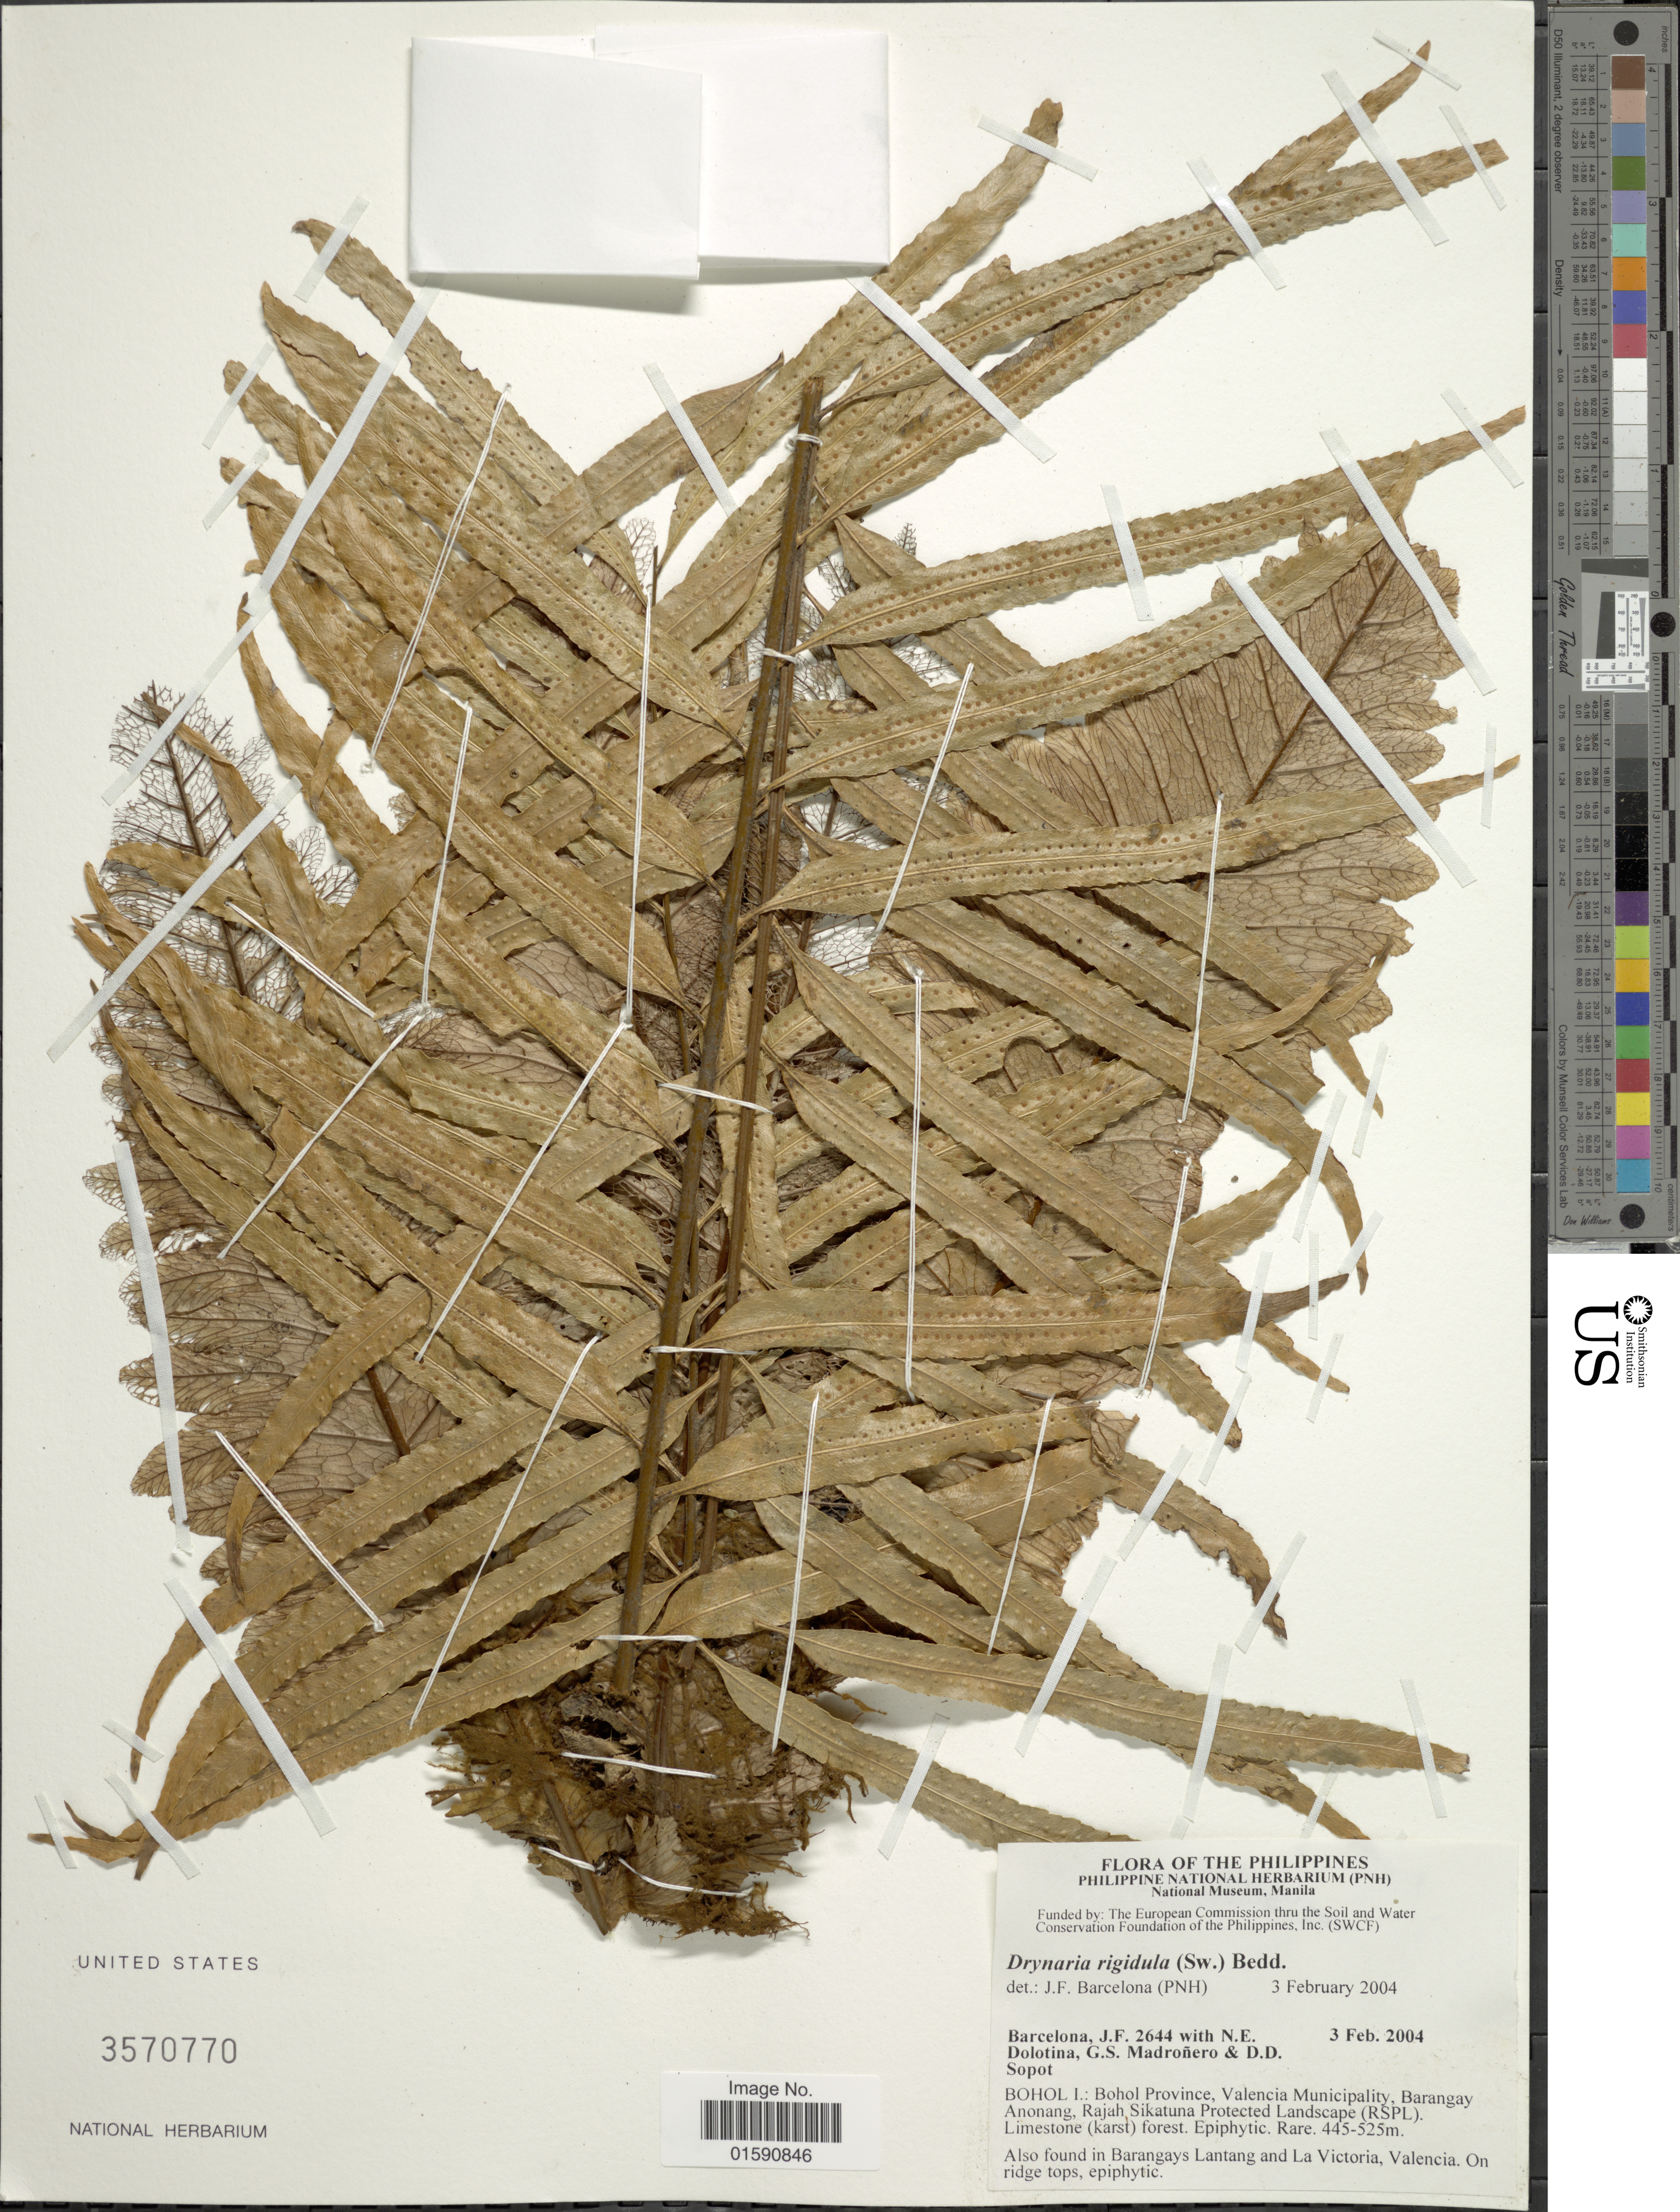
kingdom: Plantae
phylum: Tracheophyta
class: Polypodiopsida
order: Polypodiales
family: Polypodiaceae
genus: Drynaria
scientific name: Drynaria rigidula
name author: (Sw.) Bedd.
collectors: J. F. Barcelona, N. Dolotina, G. Madroñero & D. Sopot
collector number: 2644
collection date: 2004-02-03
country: Philippines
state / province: Central Visayas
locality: Bohol I.: Bohol Province, Valencia Municipality, Barangay Anonang, rajah Sikatuna Protected Landscape (RSLP)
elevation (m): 445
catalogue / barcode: US 3570770